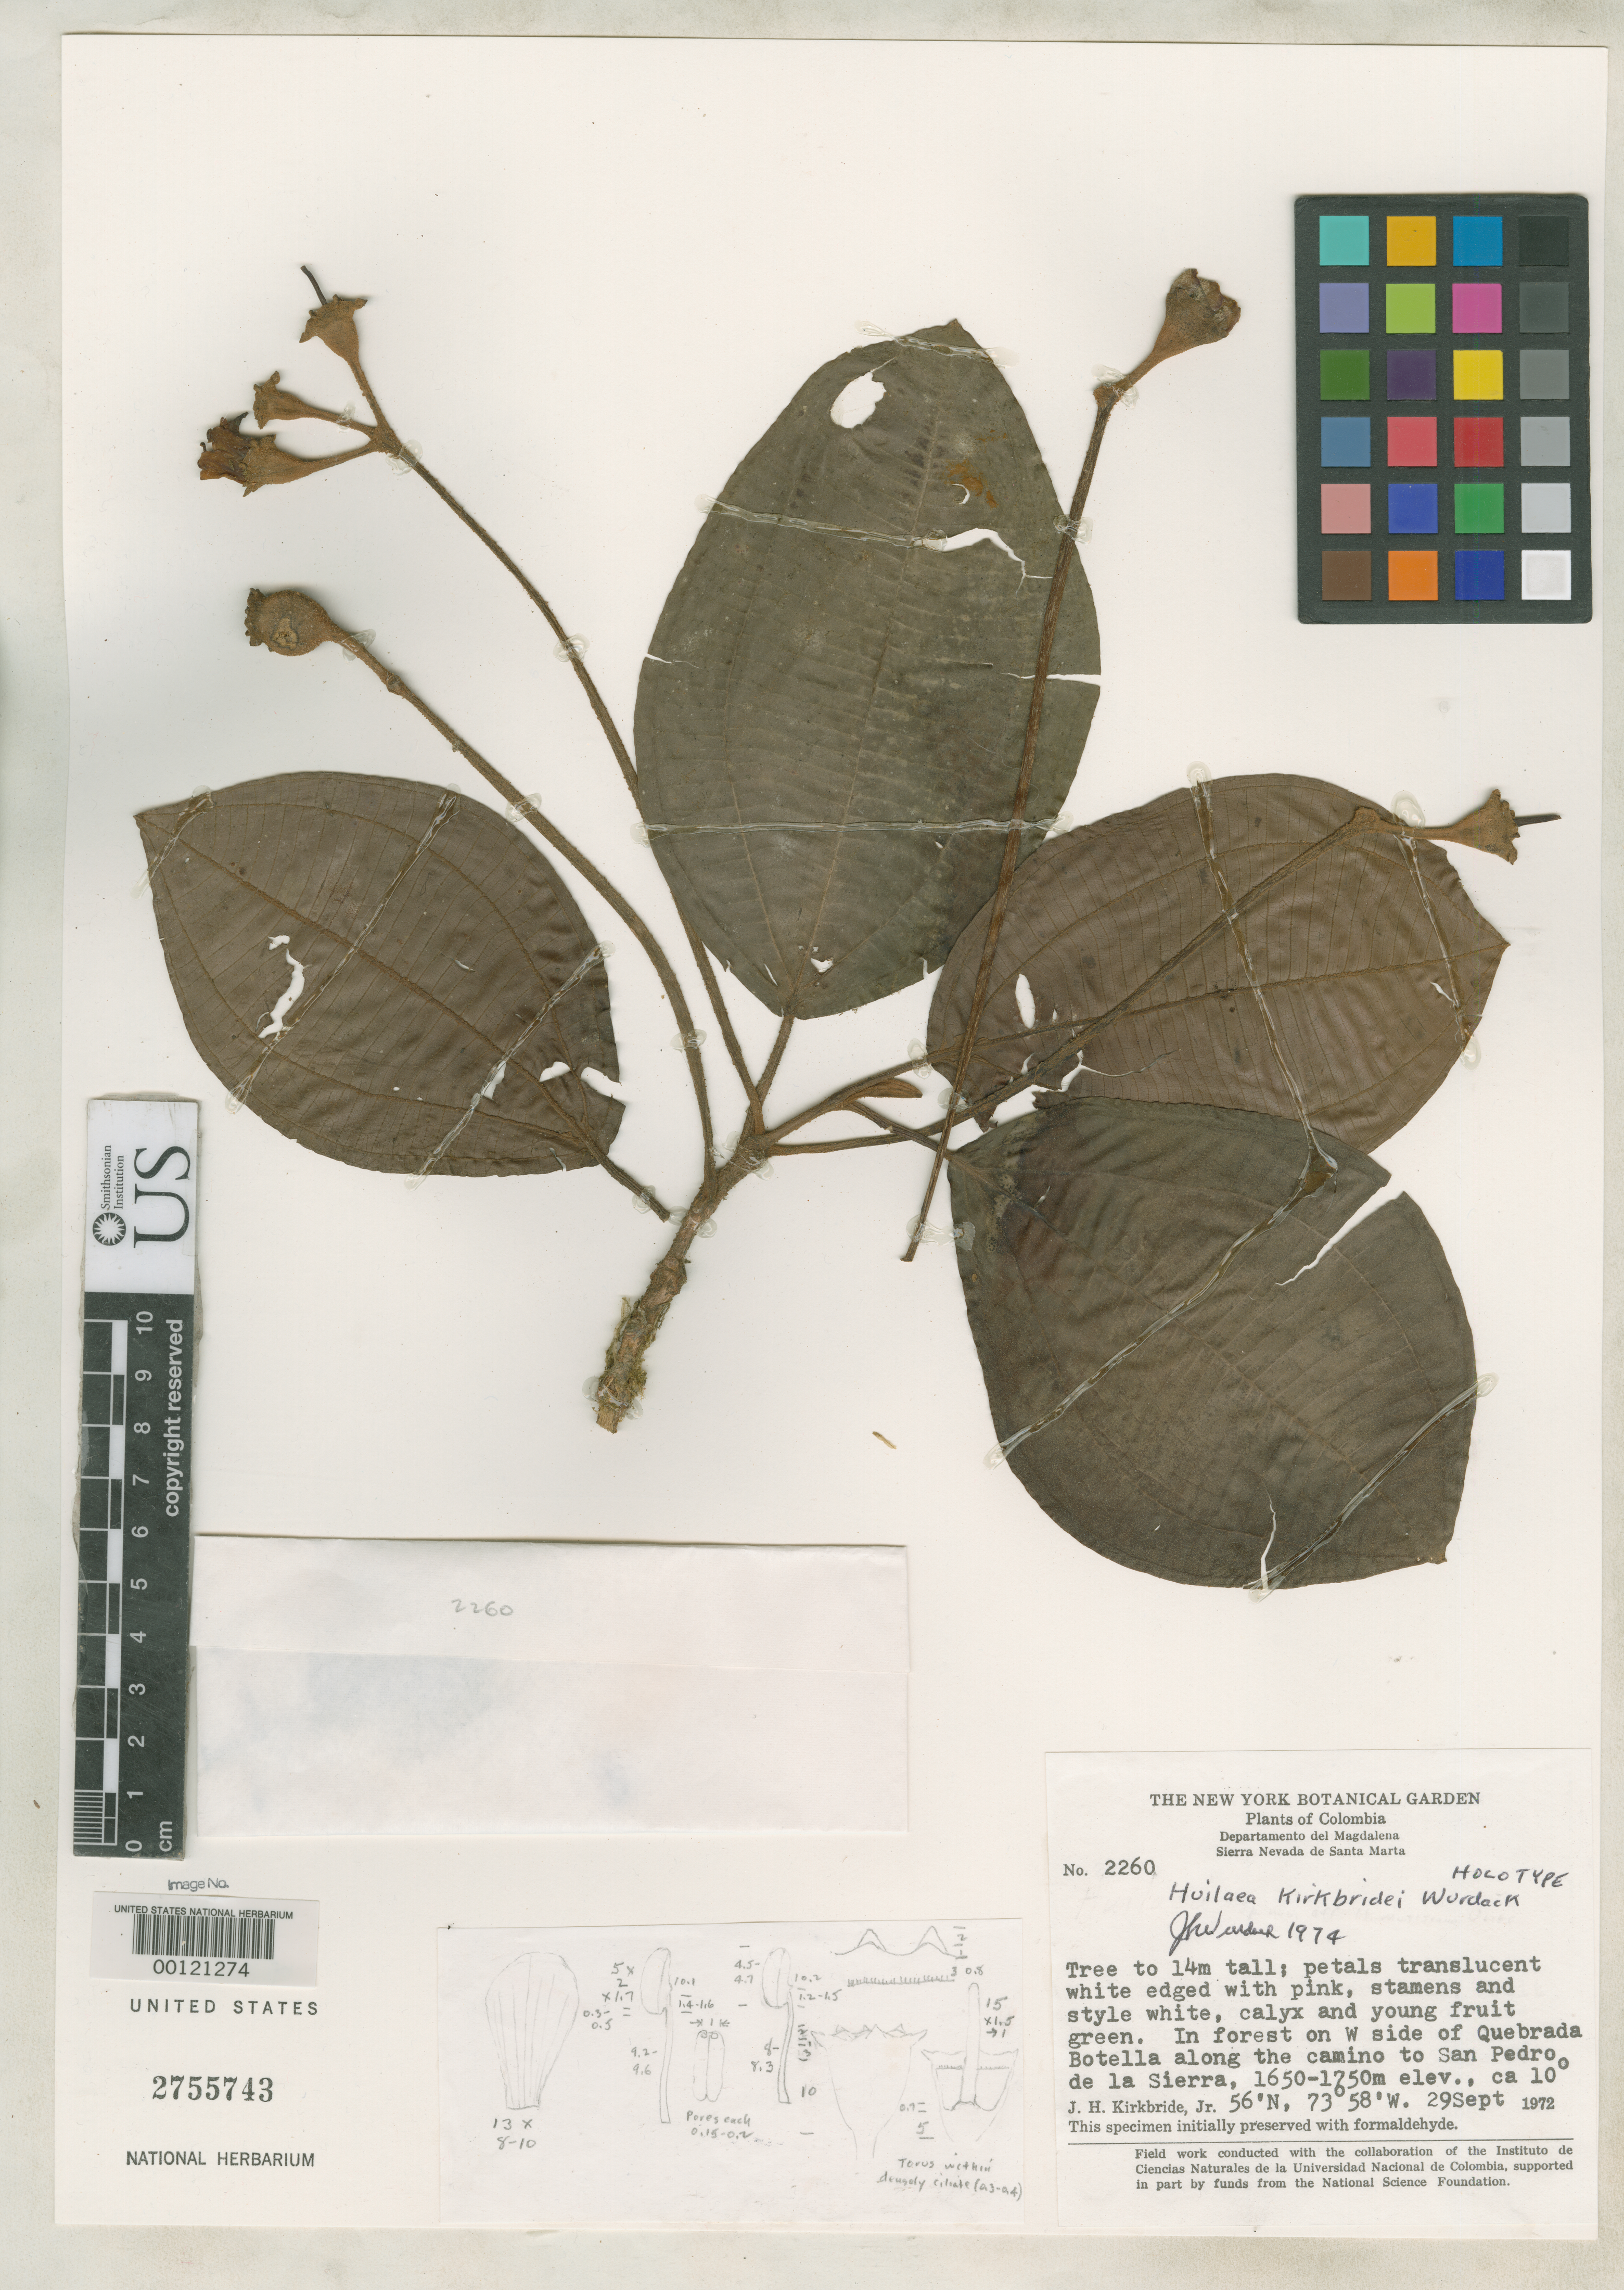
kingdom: Plantae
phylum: Tracheophyta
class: Magnoliopsida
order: Myrtales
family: Melastomataceae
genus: Huilaea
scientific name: Huilaea kirkbridei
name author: Wurdack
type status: Holotype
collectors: J. H. Kirkbride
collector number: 2260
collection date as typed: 29 Sep 1972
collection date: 1972-09-29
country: Colombia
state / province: Magdalena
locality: Sierra Nevada de Santa Marta.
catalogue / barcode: US 2755743